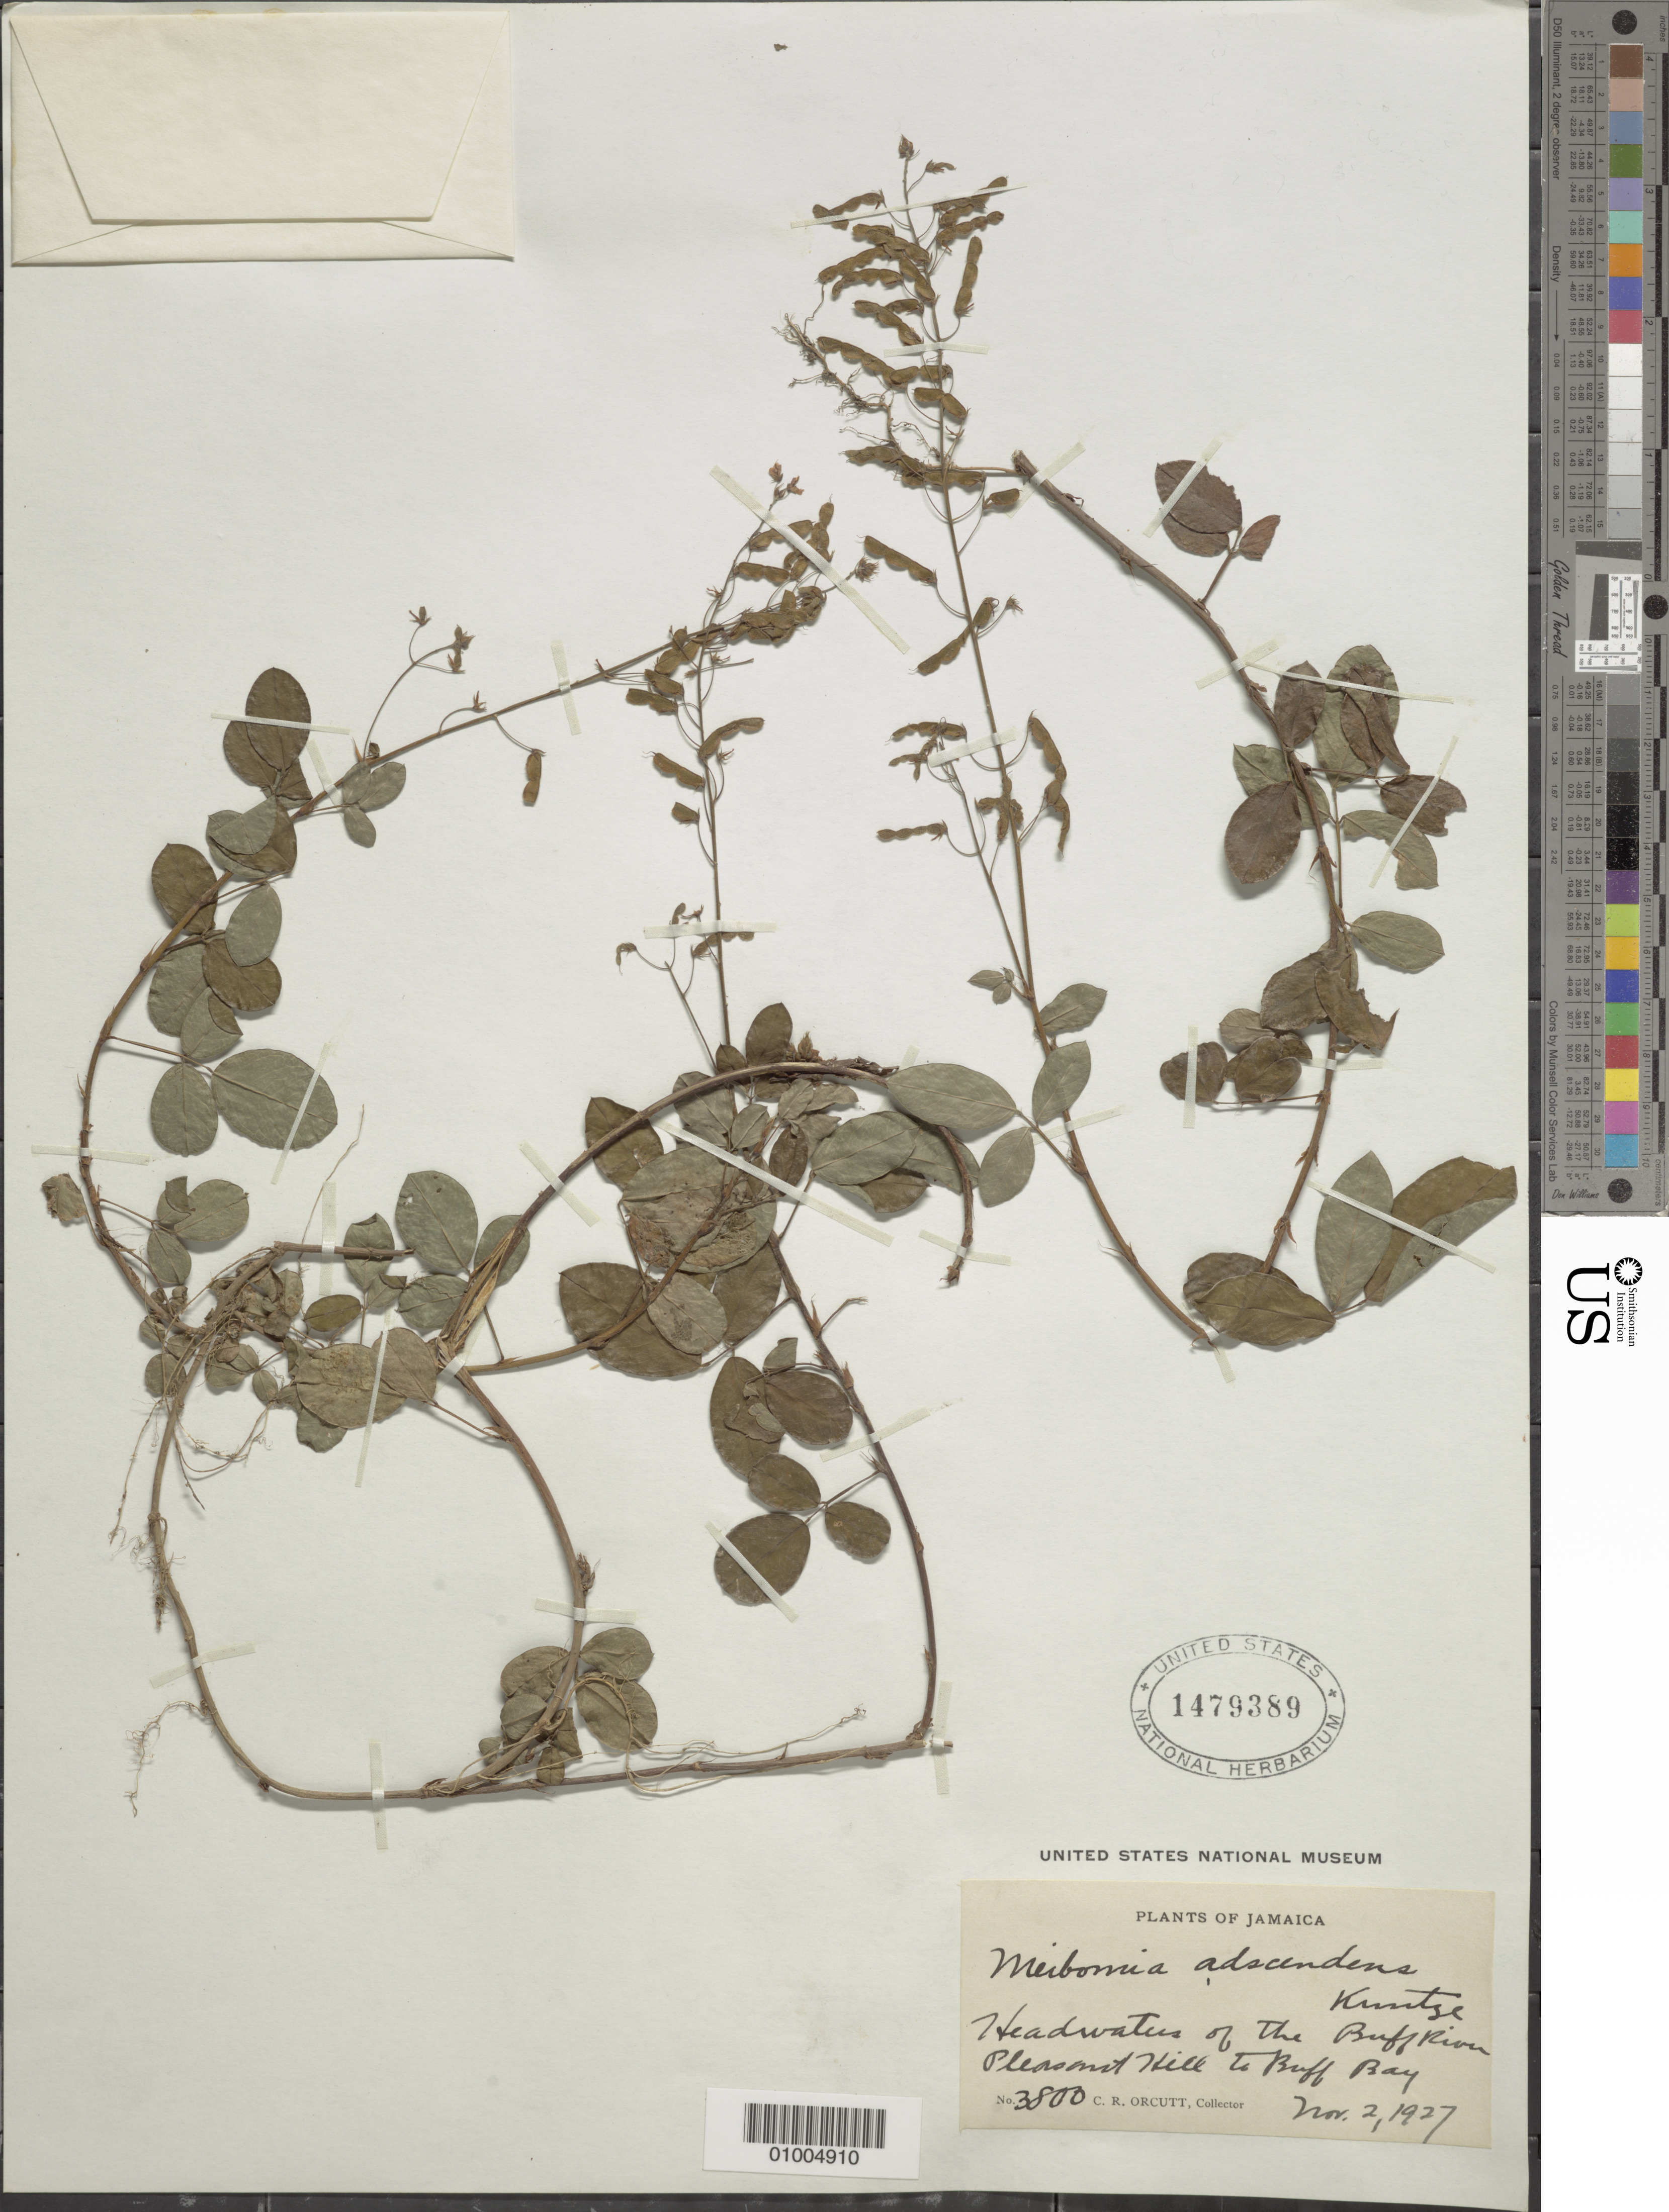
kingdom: Plantae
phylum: Tracheophyta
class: Magnoliopsida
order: Fabales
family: Fabaceae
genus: Grona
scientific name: Grona adscendens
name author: (Sw.) H. Ohashi & K. Ohashi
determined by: Strong, Mark T., (BOT), Smithsonian Institution - National Museum of Natural History (UNITED STATES)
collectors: C. R. Orcutt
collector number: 3800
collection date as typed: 02 Nov 1927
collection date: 1927-11-02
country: Jamaica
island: Jamaica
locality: Headwaters of the Bluff River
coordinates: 0 N, 0 E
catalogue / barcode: US 1479389